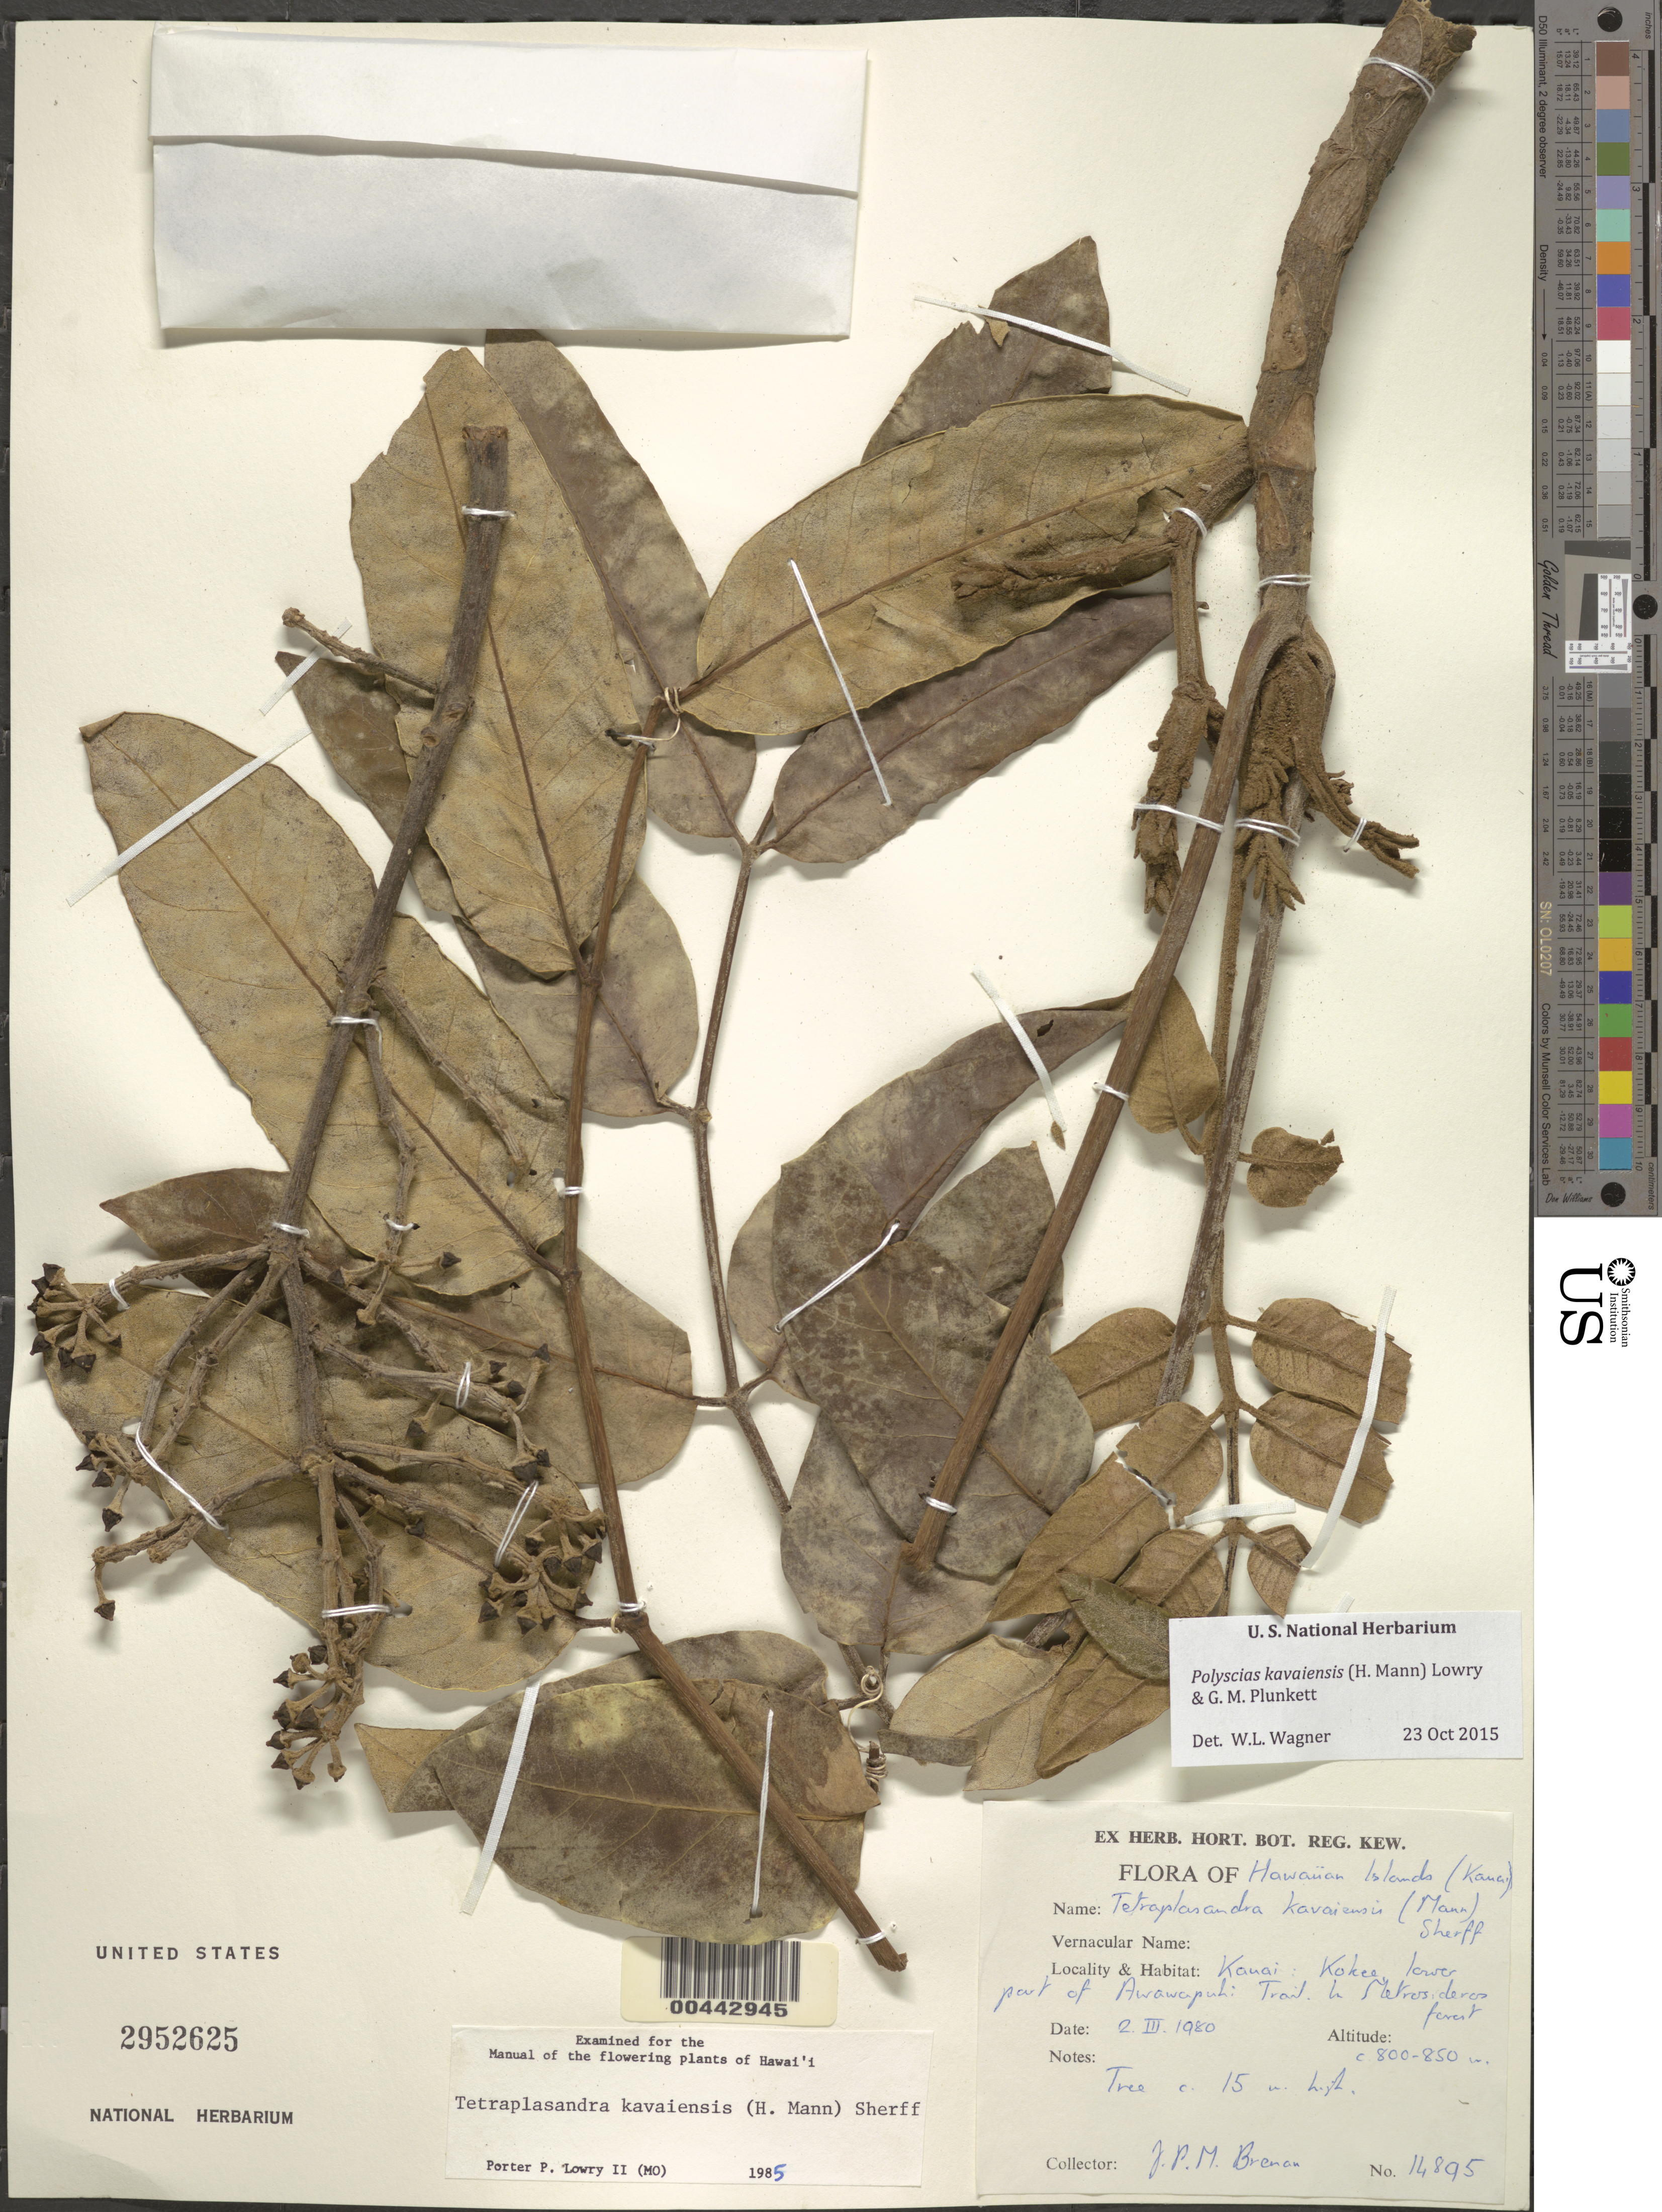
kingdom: Plantae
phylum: Tracheophyta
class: Magnoliopsida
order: Apiales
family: Araliaceae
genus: Polyscias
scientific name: Polyscias kavaiensis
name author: (H. Mann) Lowry & G. M. Plunkett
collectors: J. Brenan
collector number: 14895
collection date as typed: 2 Mar 1980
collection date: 1980-03-02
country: United States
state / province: Hawaii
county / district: Kauai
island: Kaua'i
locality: Kokee lower part of Awawapuhi Trail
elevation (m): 800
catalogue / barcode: US 2952625